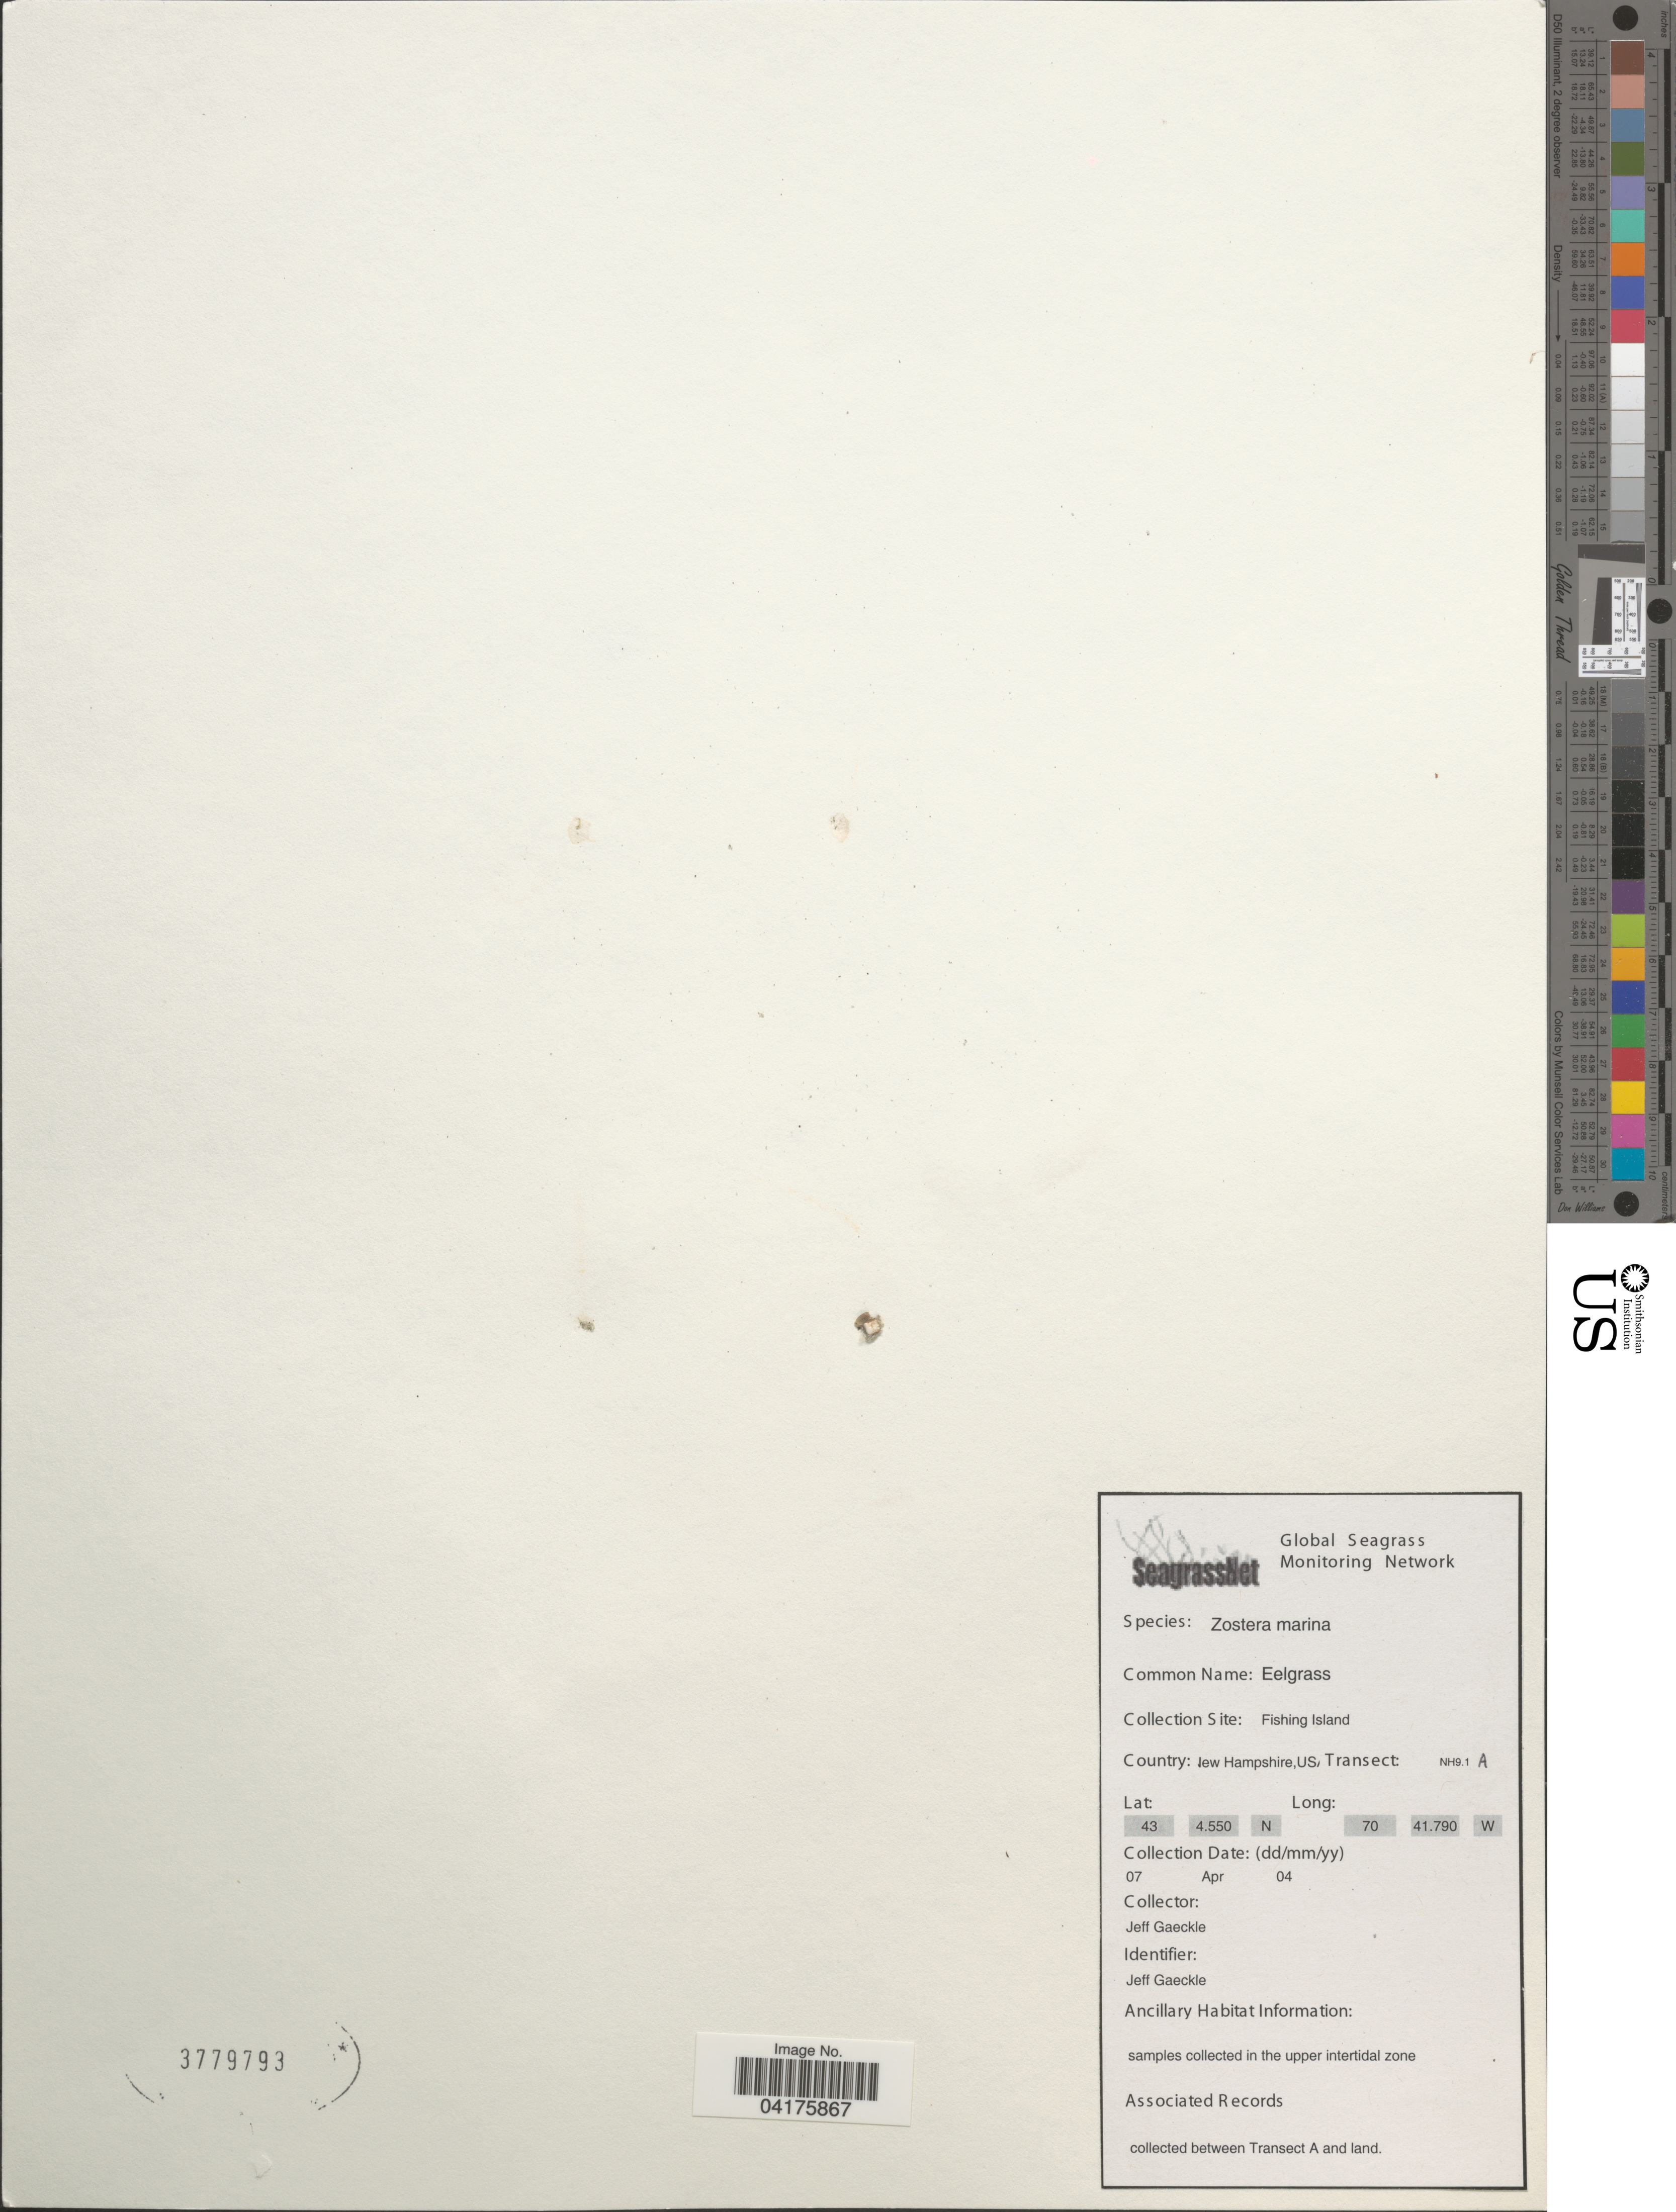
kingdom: Plantae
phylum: Tracheophyta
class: Liliopsida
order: Alismatales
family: Zosteraceae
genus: Zostera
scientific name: Zostera marina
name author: L.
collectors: J. Gaeckle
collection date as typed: Transcribed d/m/y: 7/4/4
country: United States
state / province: New Hampshire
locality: Fishing Island.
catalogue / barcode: US 3779793